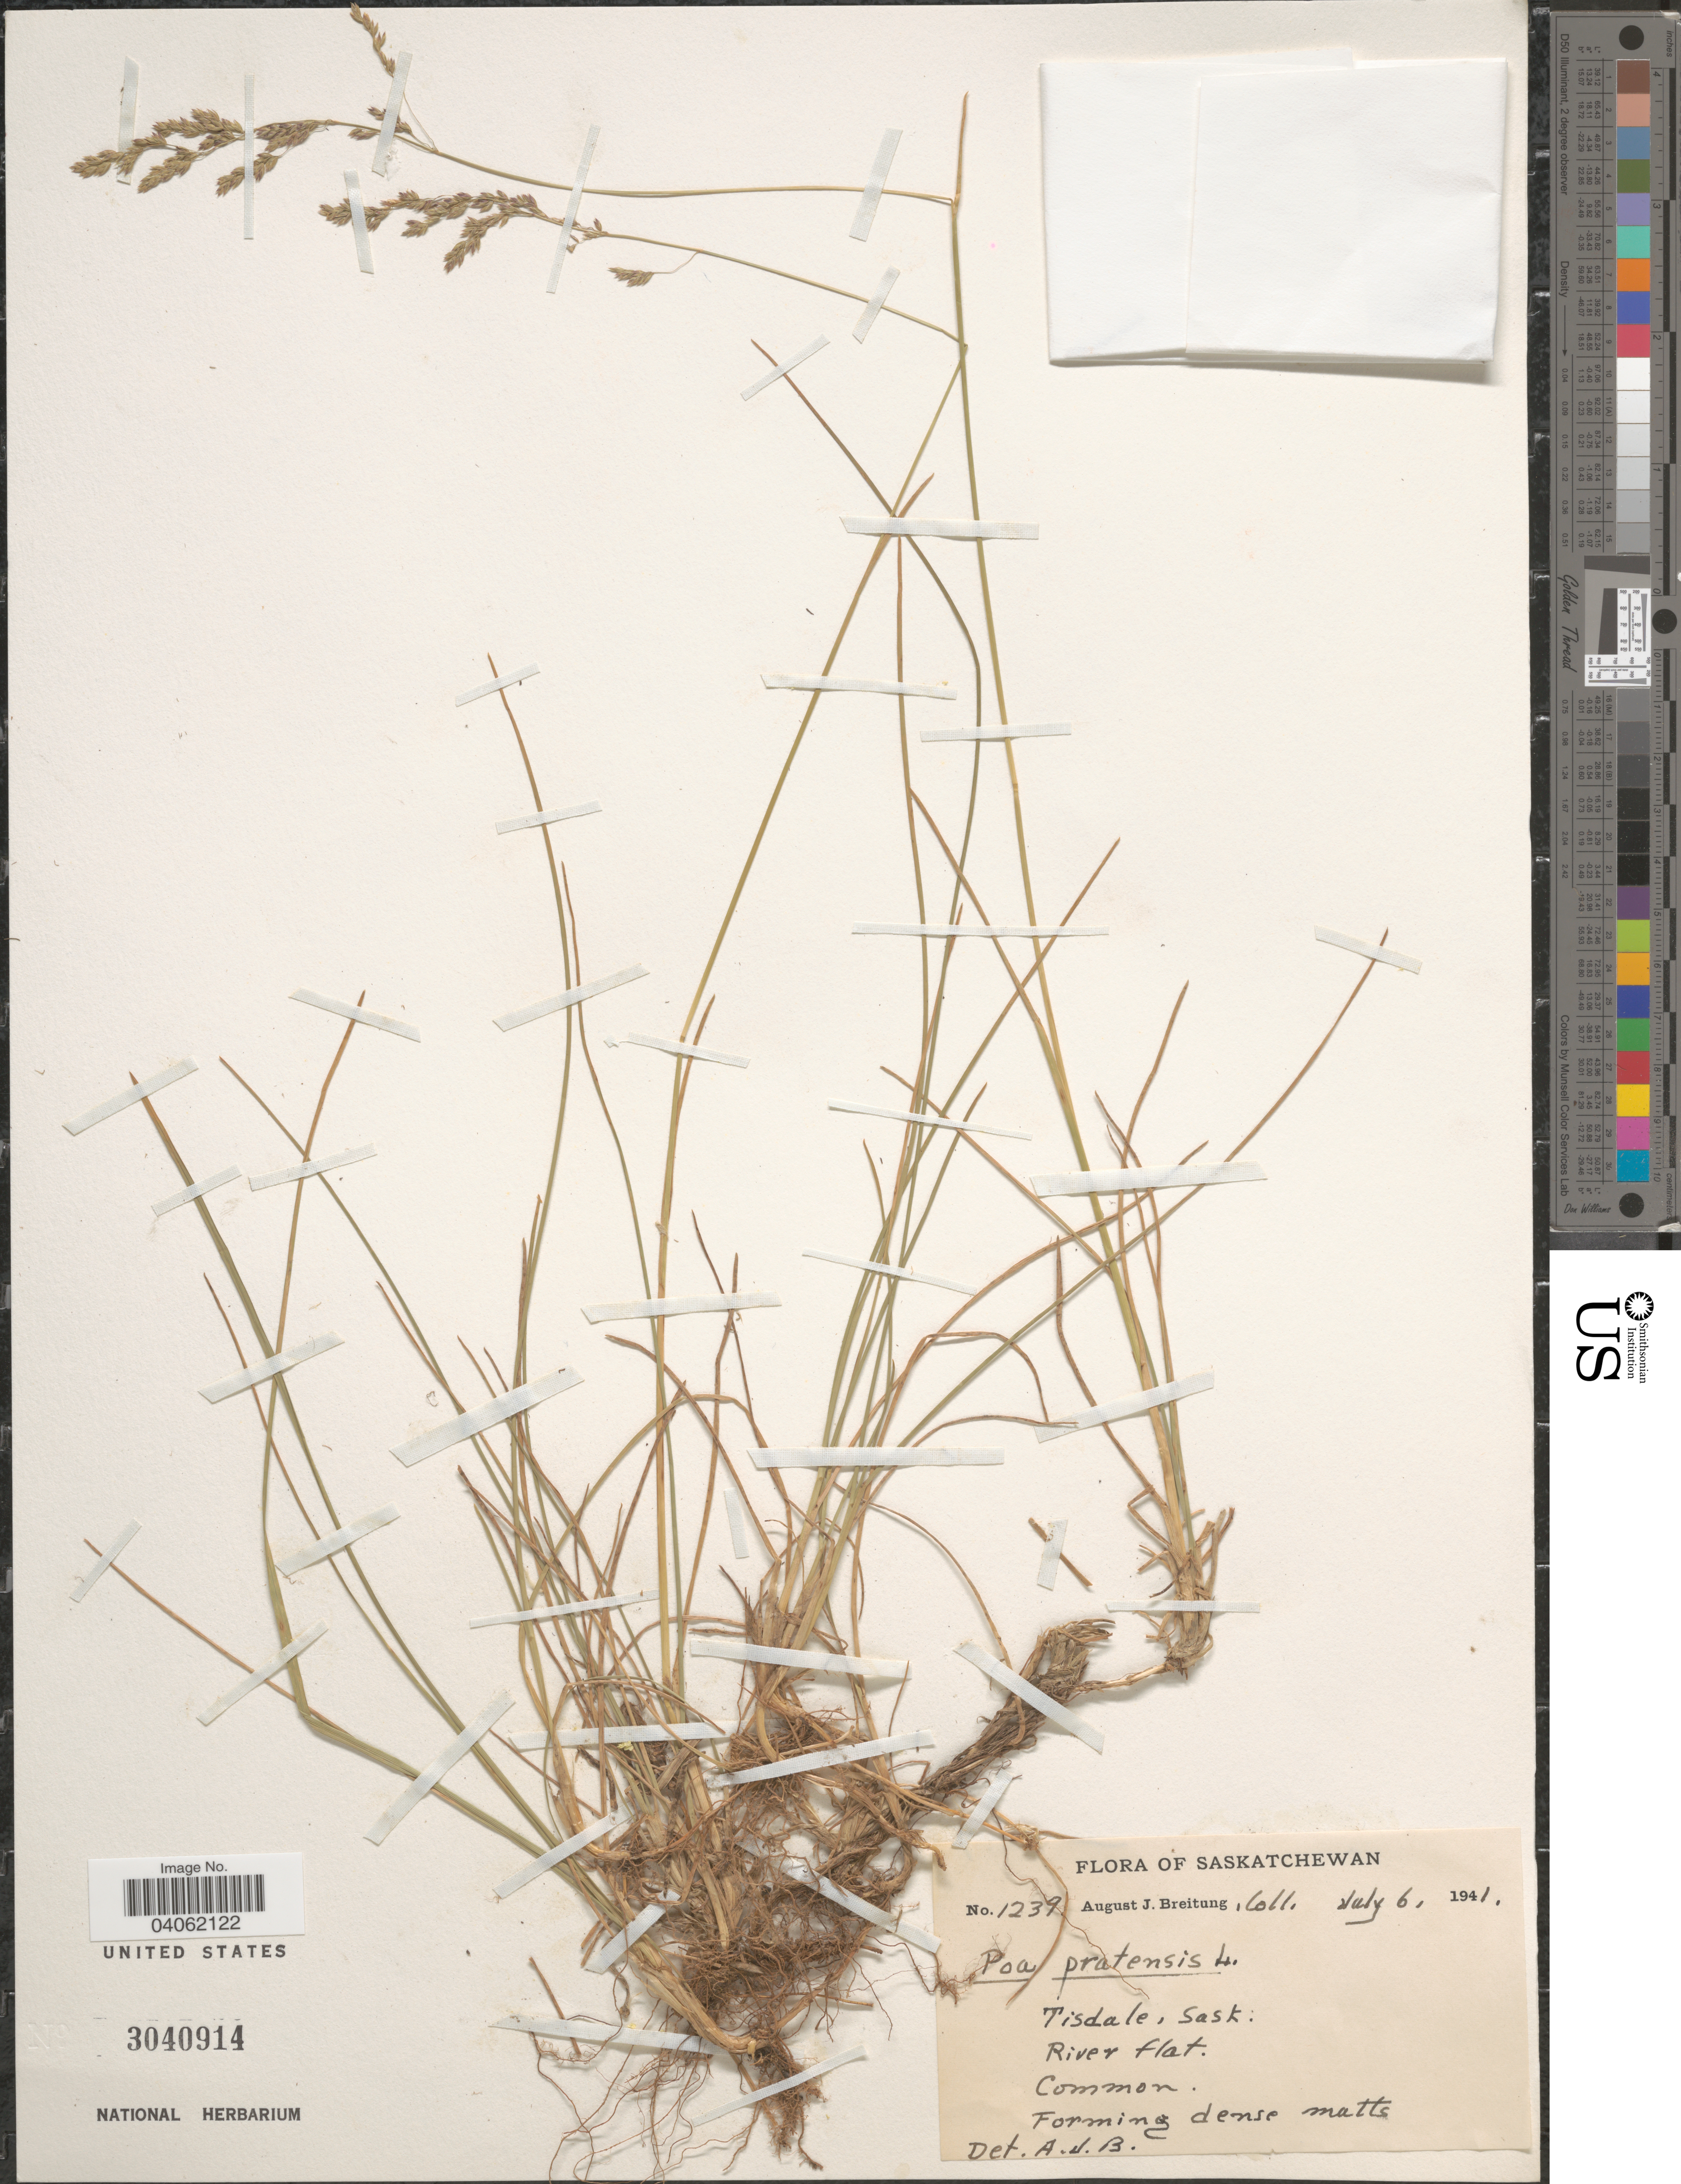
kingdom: Plantae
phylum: Tracheophyta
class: Liliopsida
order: Poales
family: Poaceae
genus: Poa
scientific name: Poa pratensis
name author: L.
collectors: A. Breitung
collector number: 1239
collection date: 1941-07-06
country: Canada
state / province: Saskatchewan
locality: Tisdale. River flat.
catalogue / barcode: US 3040914